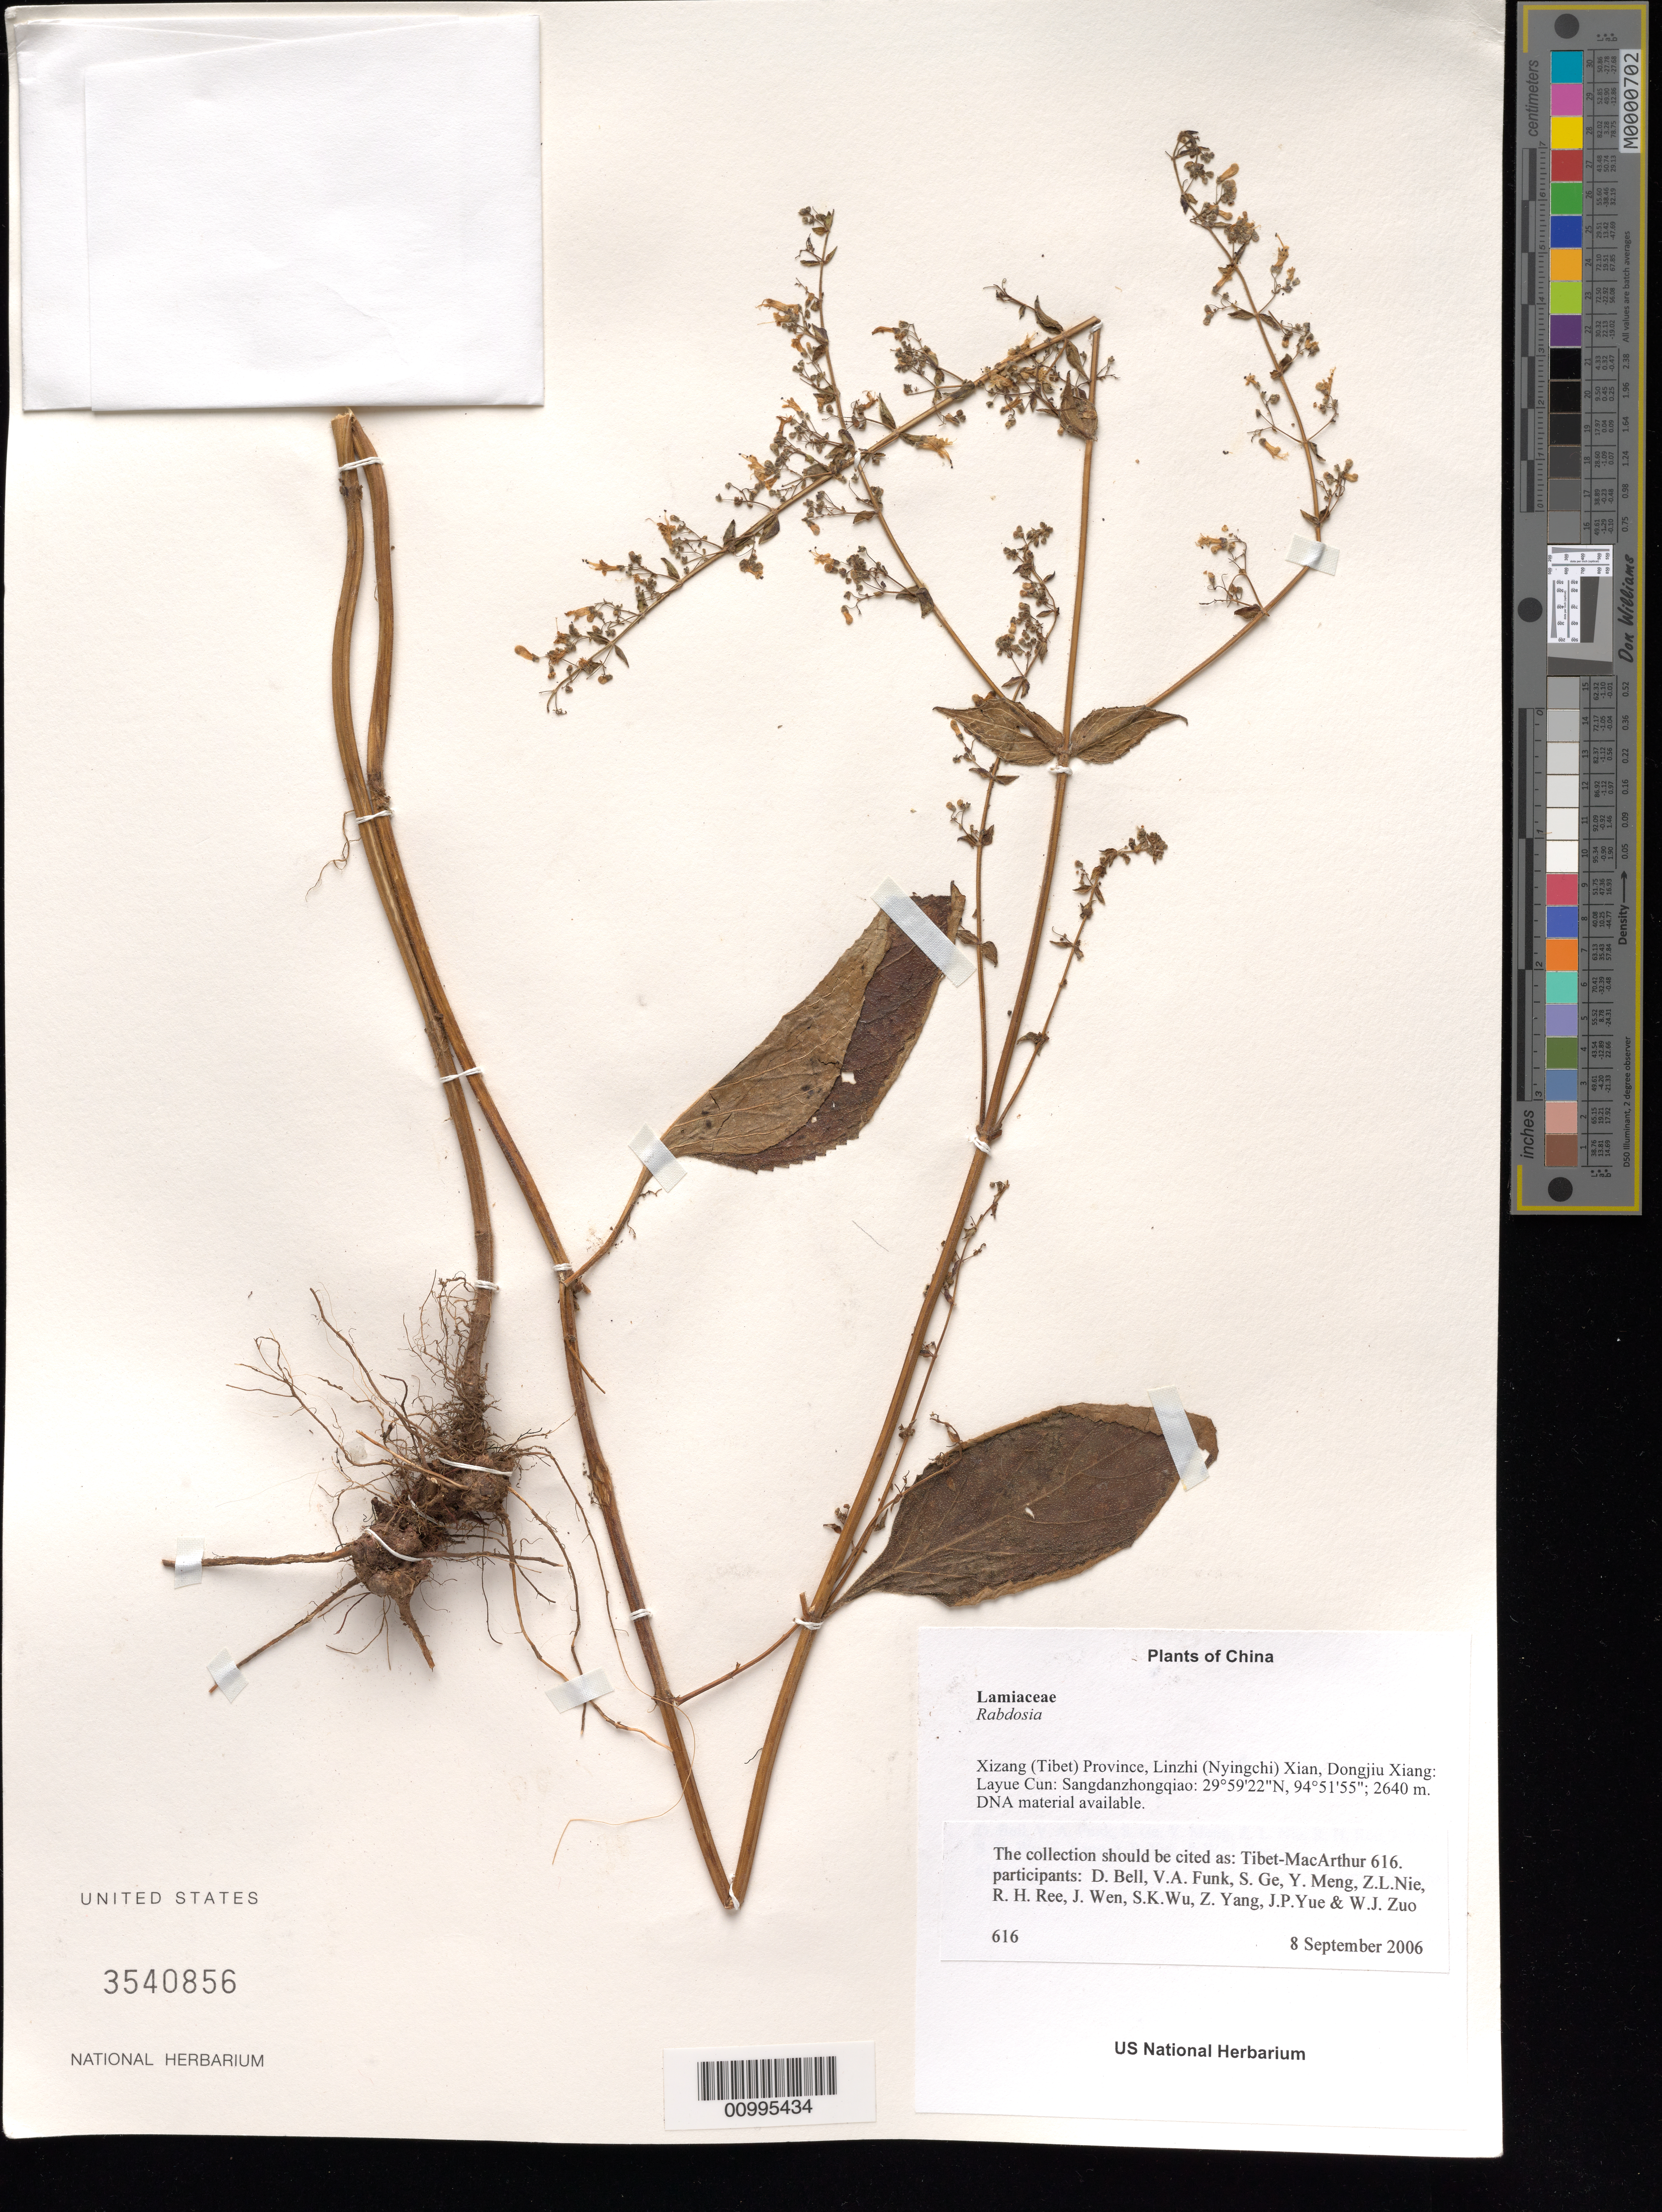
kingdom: Plantae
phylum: Tracheophyta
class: Magnoliopsida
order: Lamiales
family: Lamiaceae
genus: Rabdosia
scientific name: Rabdosia sp.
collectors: Tibet-MacArthur, D. A. Bell, V. Funk, S. Ge, Y. Meng, Z. Nie, R. Ree, J. Wen, S. K. Wu, Z. Yang, J. Yue & W. Zuo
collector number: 616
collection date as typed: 08 Sep 2006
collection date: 2006-09-08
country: China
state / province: Xizang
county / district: Linzhi (Nyingchi) Xian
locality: Dongjiu Xiang: Layue Cun: Sangdanzhongqiao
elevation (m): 2640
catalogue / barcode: US 3540856